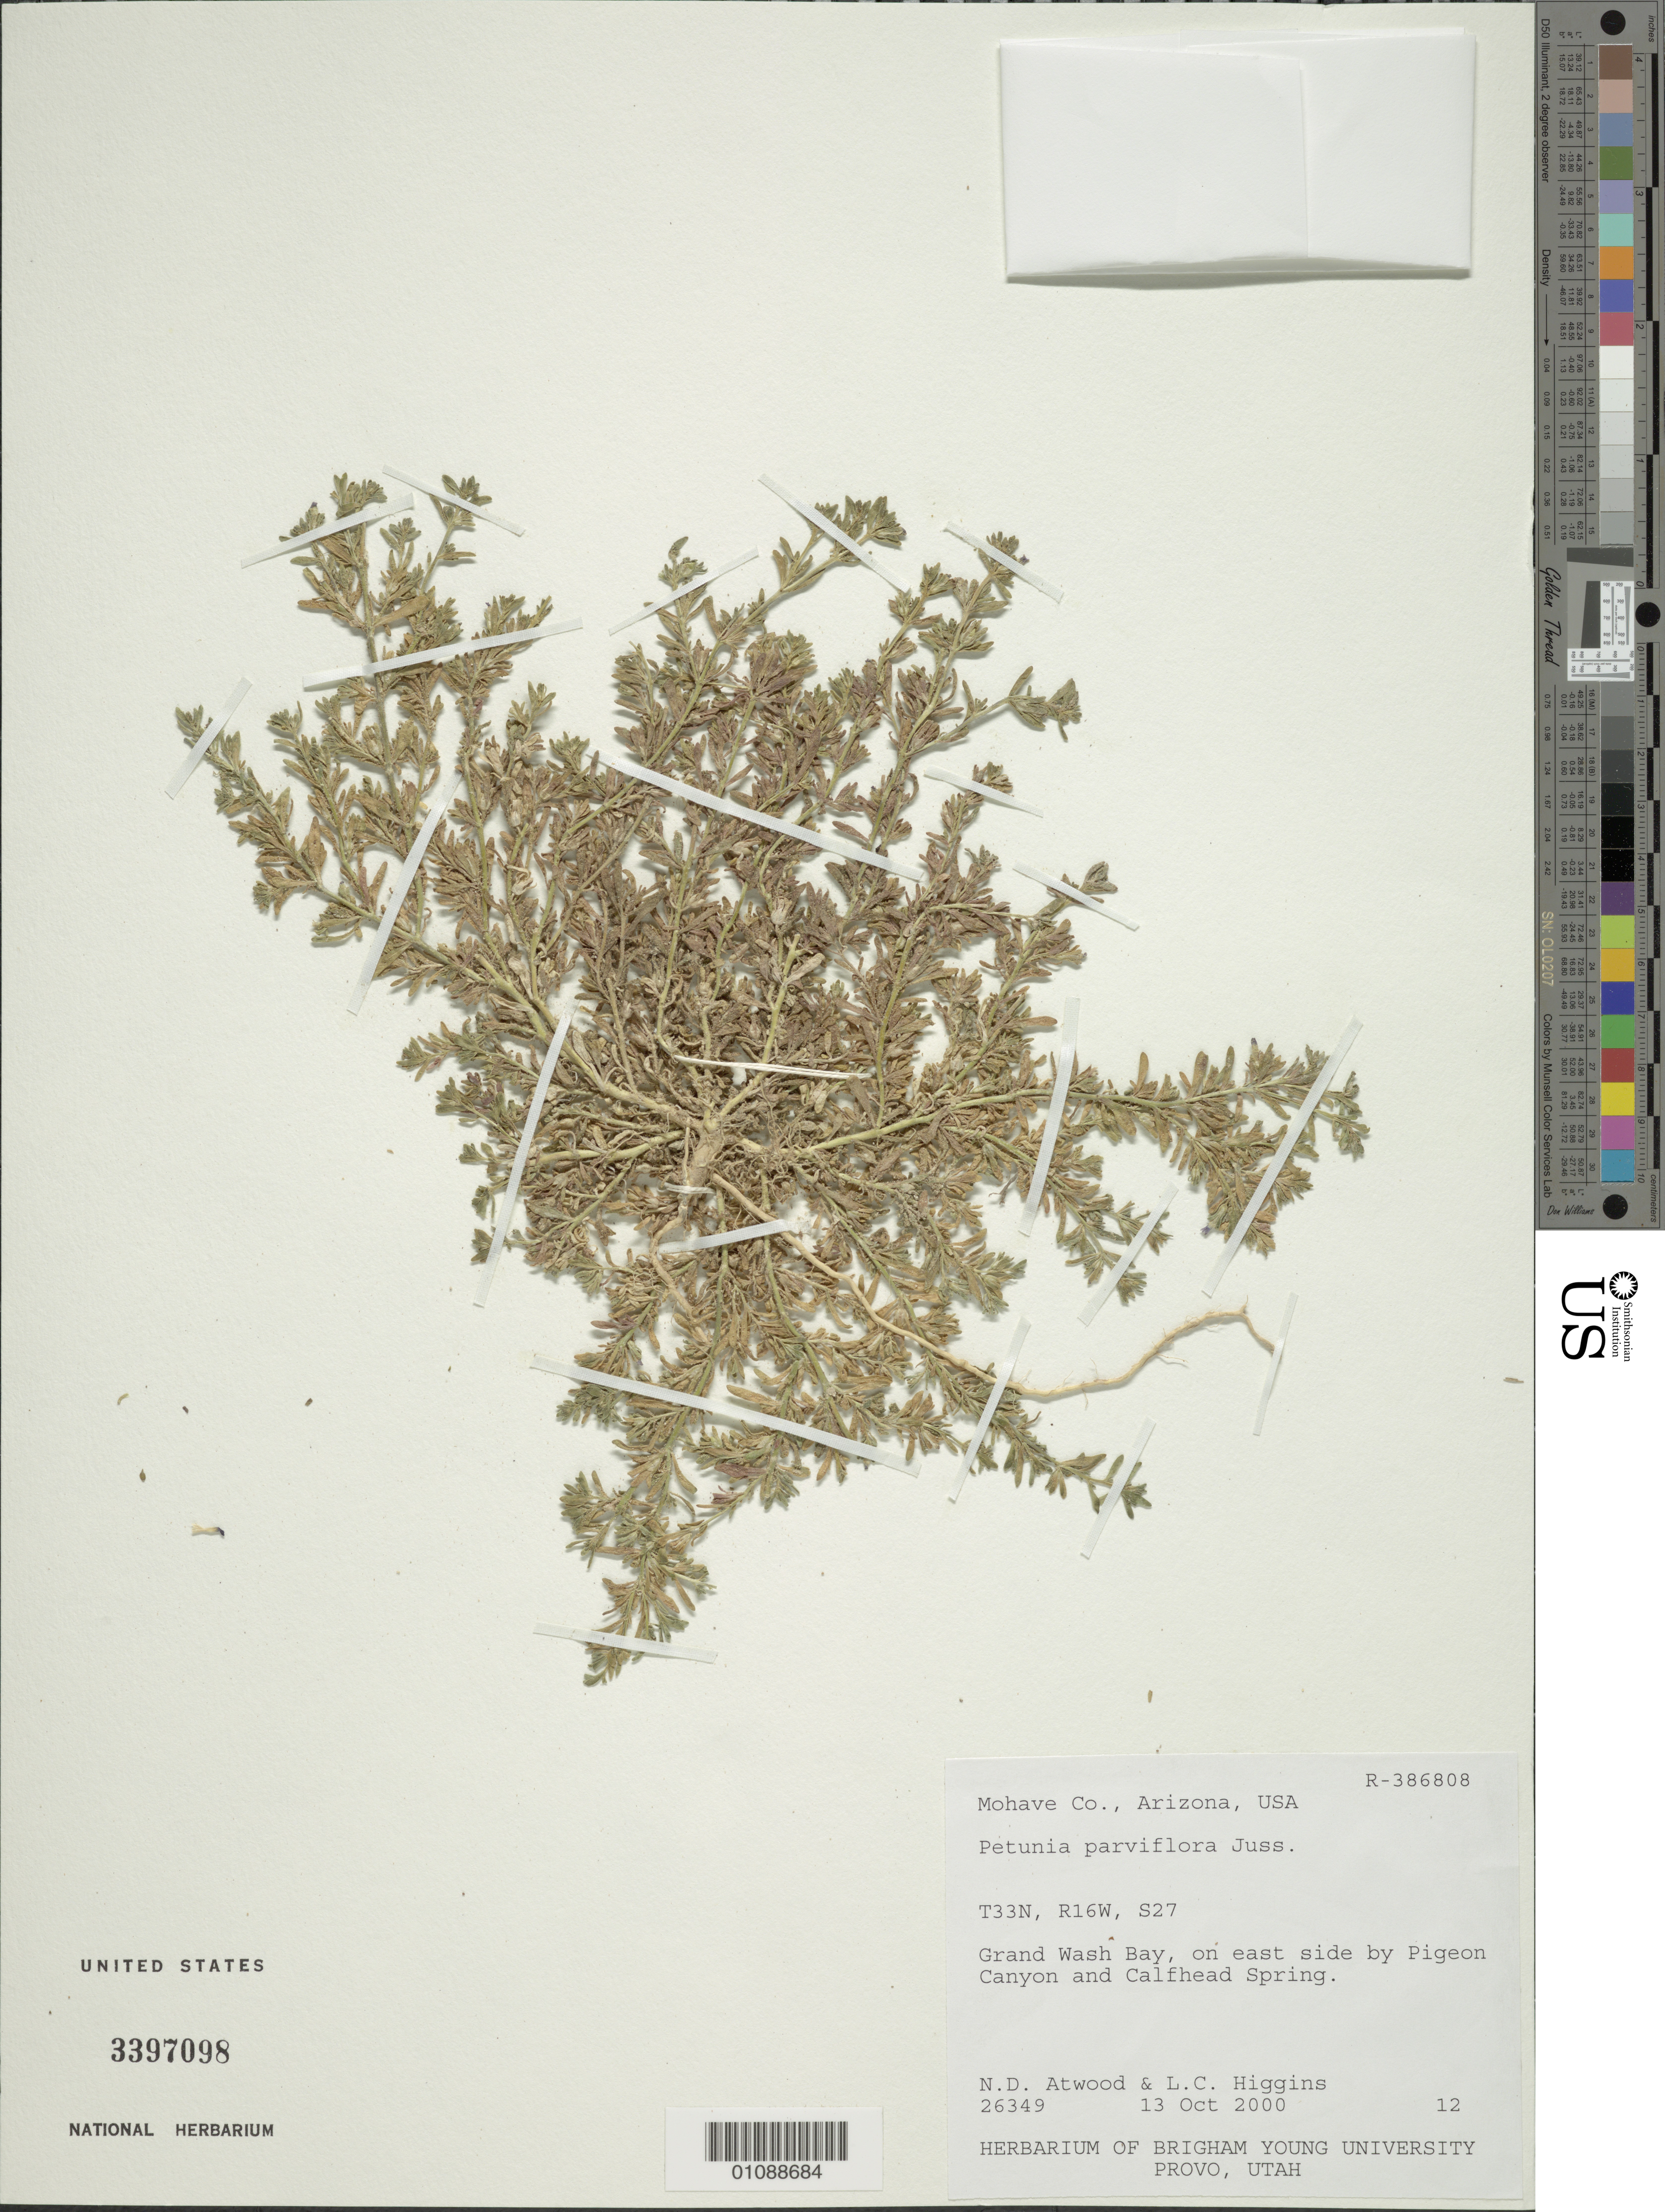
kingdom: Plantae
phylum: Tracheophyta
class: Magnoliopsida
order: Solanales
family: Solanaceae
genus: Petunia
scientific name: Petunia parviflora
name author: Juss.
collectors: N. Atwood & L. Higgins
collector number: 26349/12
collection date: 2000-10-13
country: United States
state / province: Arizona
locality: Mohave Co., T33N, R16W, S27, Grand Wash Bay, on east side by Pigeon Canyon and Calfhead Spring.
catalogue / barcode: US 3397098